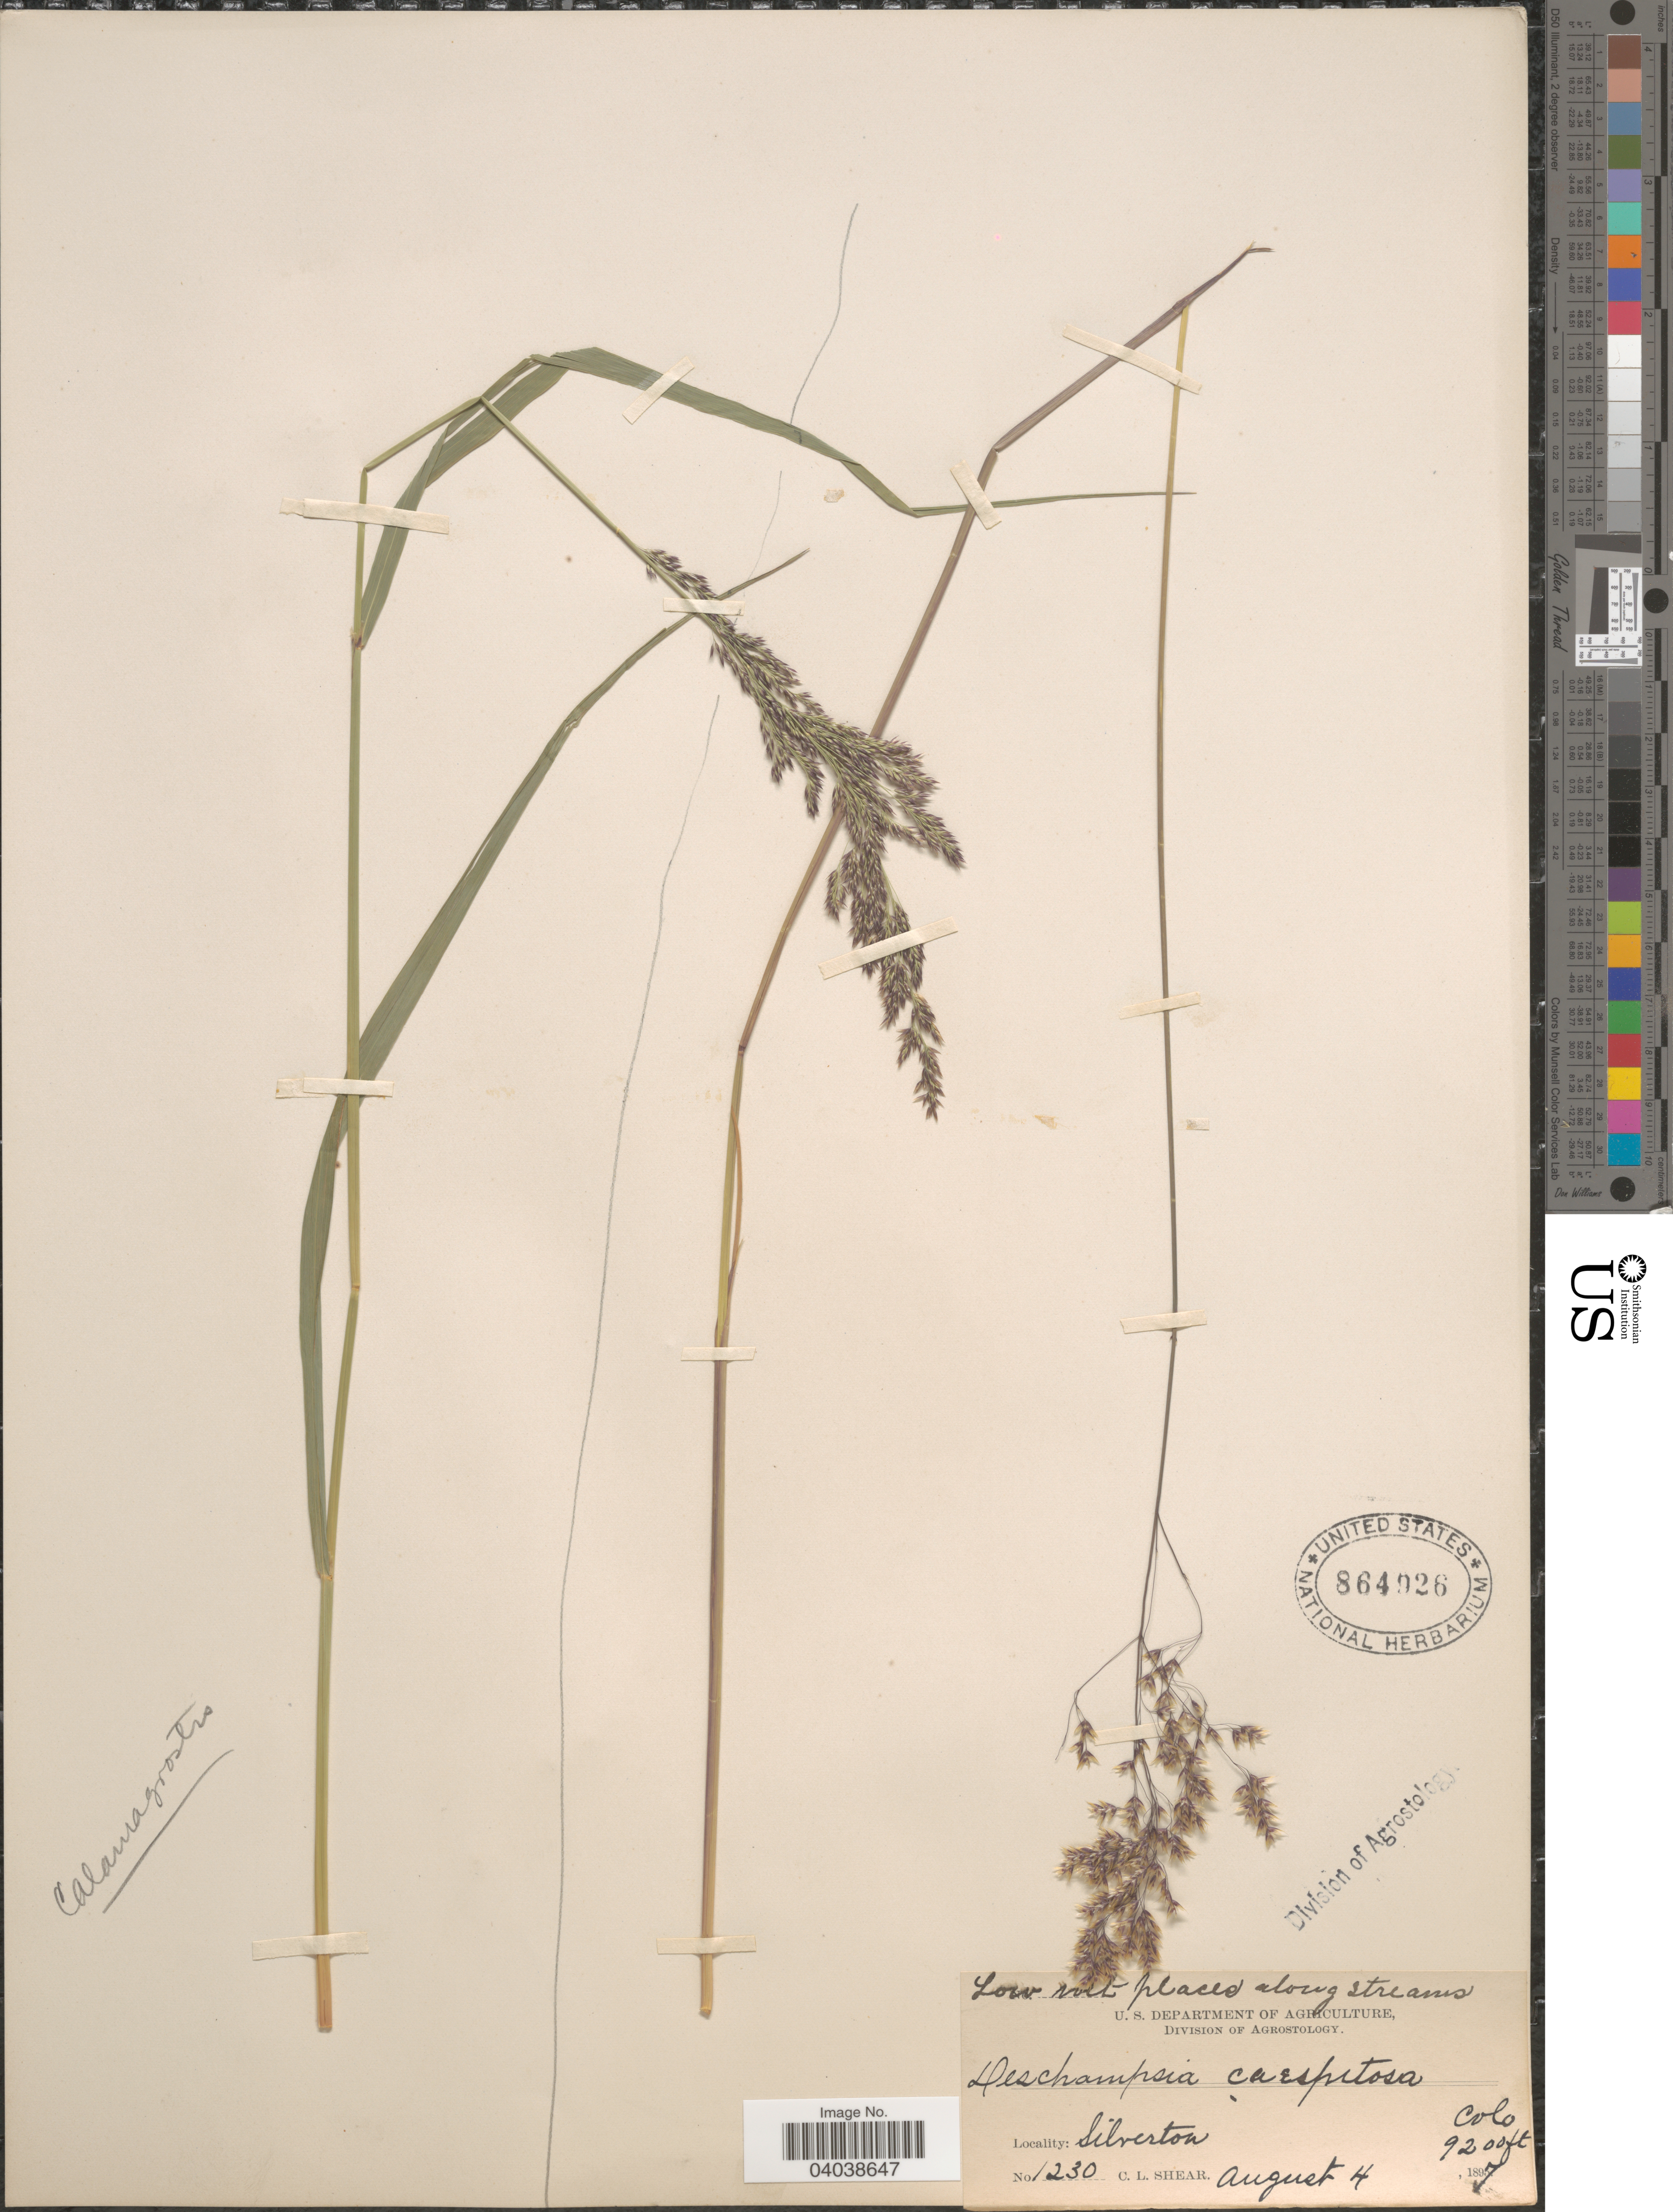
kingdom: Plantae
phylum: Tracheophyta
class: Liliopsida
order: Poales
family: Poaceae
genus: Deschampsia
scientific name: Deschampsia cespitosa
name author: (L.) P. Beauv.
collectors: C. L. Shear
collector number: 1230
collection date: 1897-08-04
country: United States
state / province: Colorado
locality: Silverton.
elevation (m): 2804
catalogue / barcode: US 864026